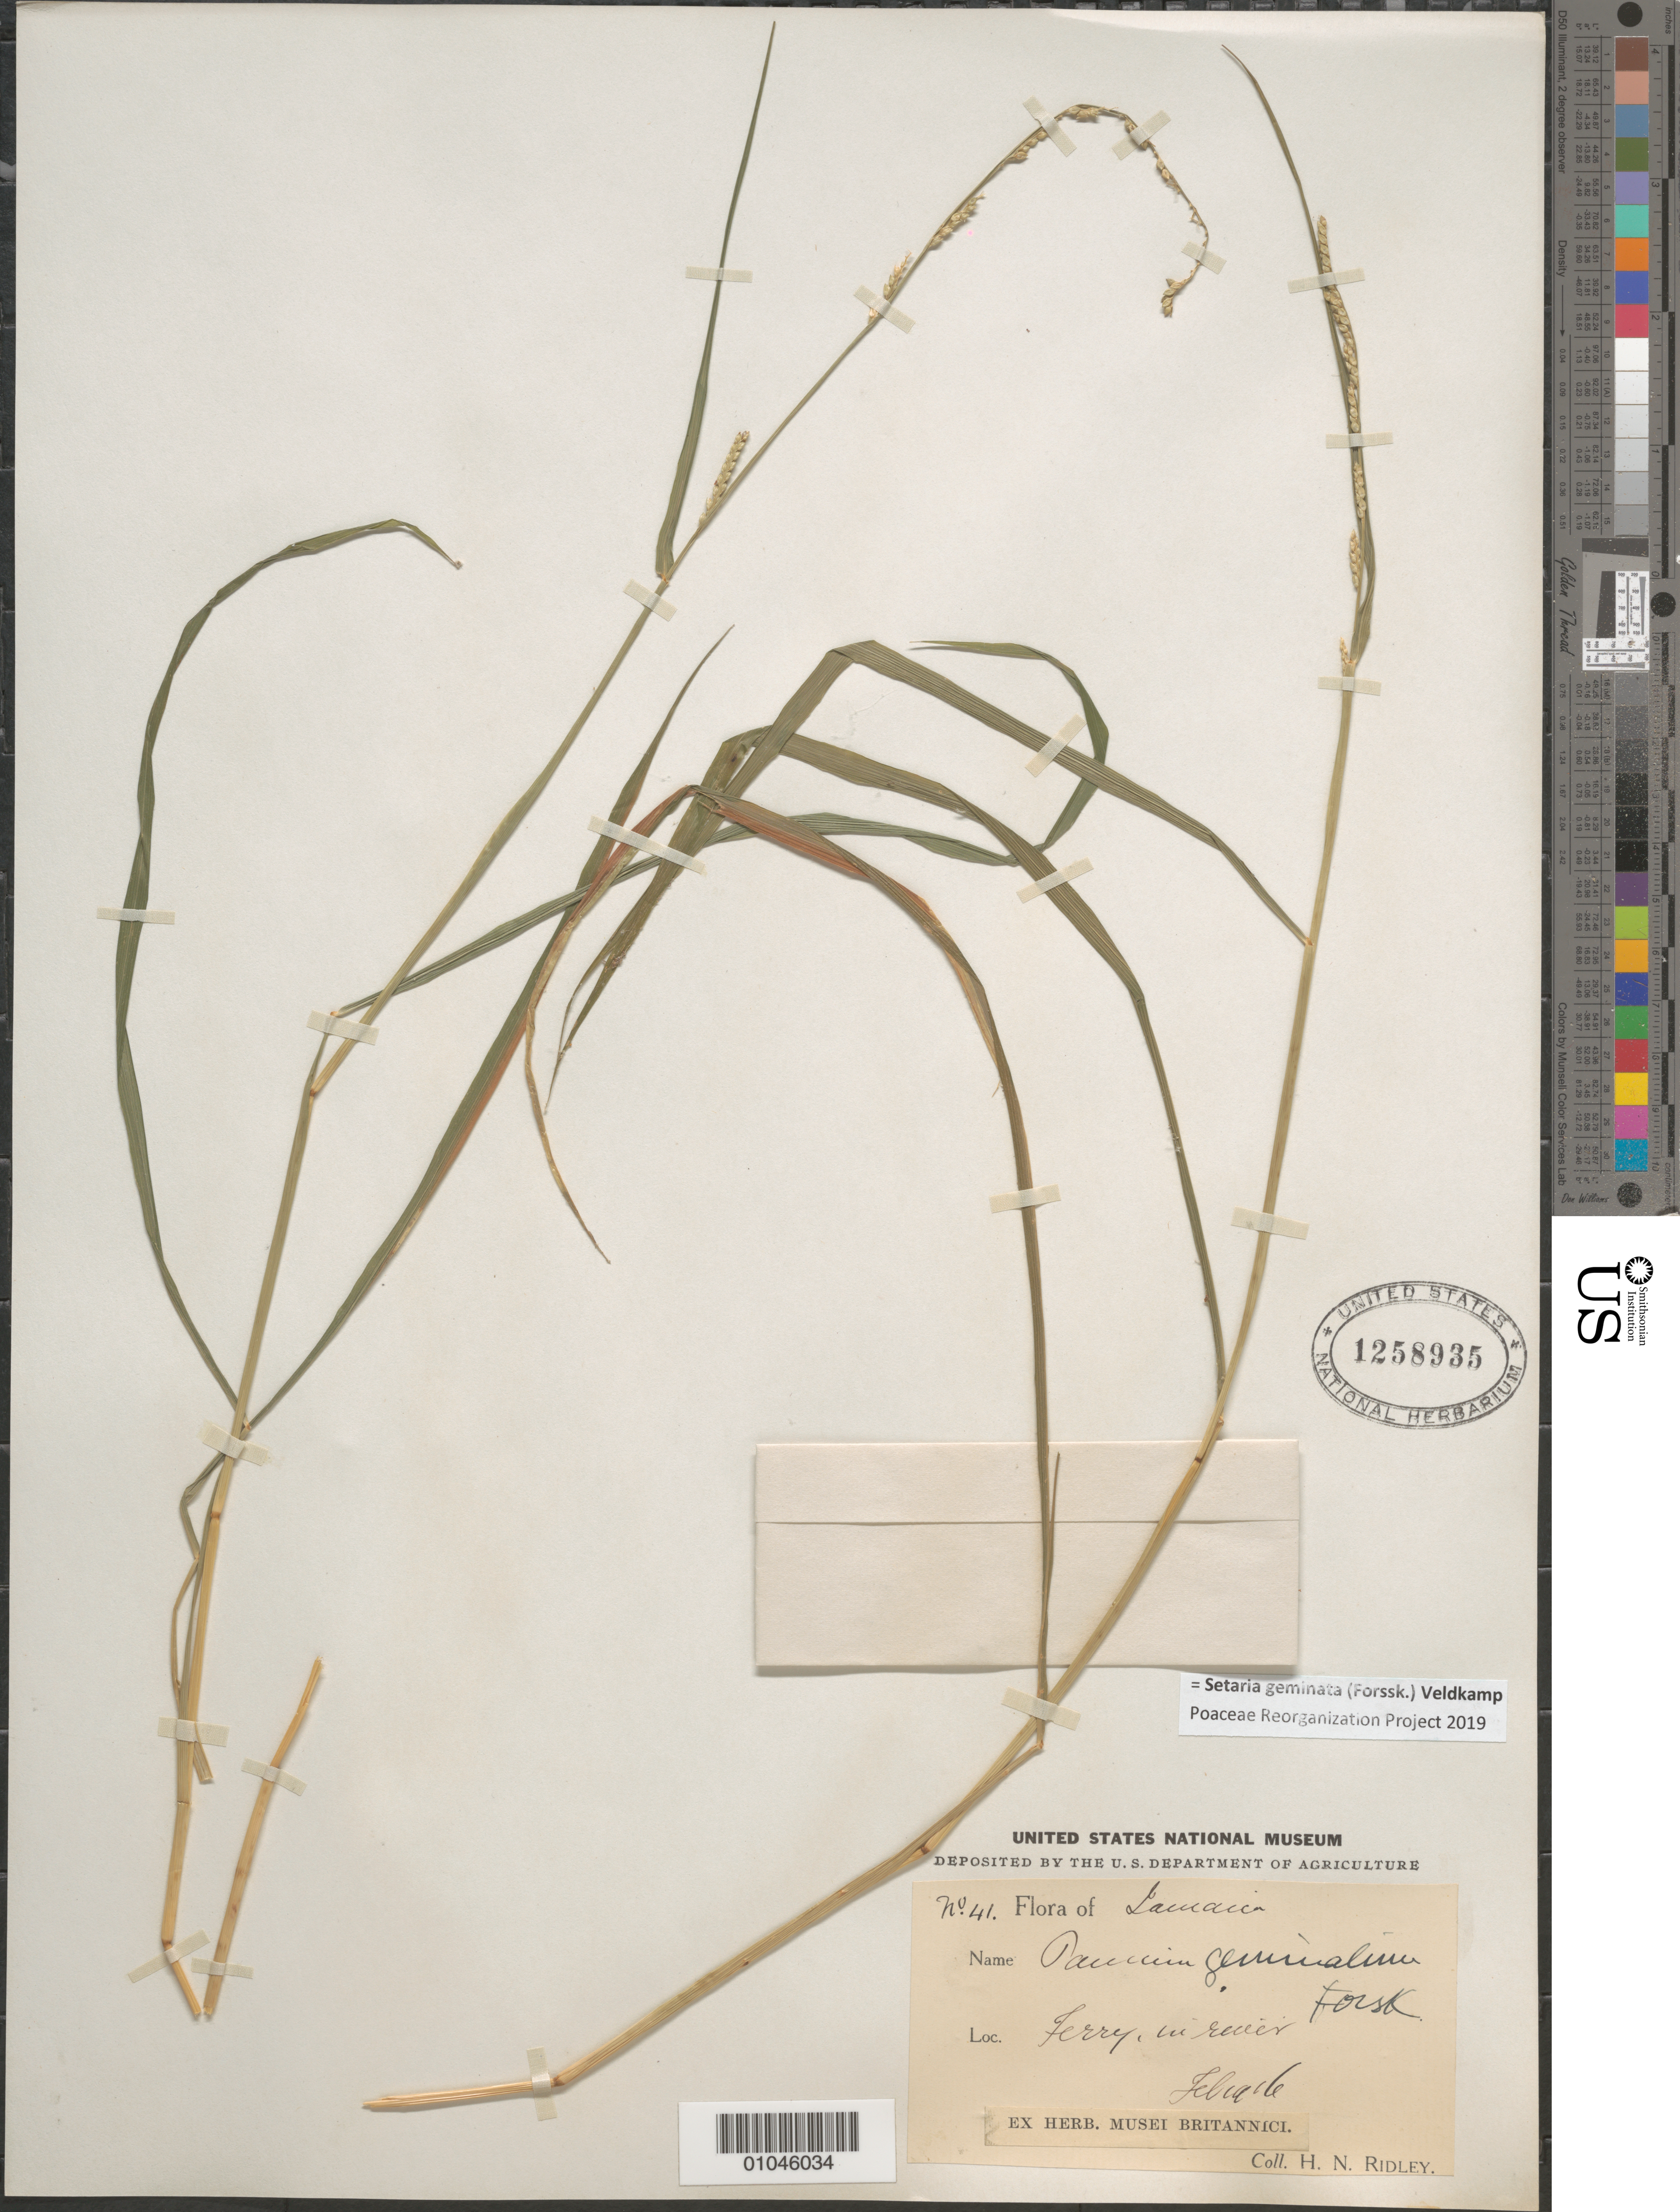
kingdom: Plantae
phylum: Tracheophyta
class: Liliopsida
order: Poales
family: Poaceae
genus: Paspalidium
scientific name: Paspalidium geminatum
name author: (Forssk.) Stapf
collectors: H. N. Ridley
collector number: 41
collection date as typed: Jul 1916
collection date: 1916-07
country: Jamaica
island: Jamaica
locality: Ferry, in river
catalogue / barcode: US 1258935